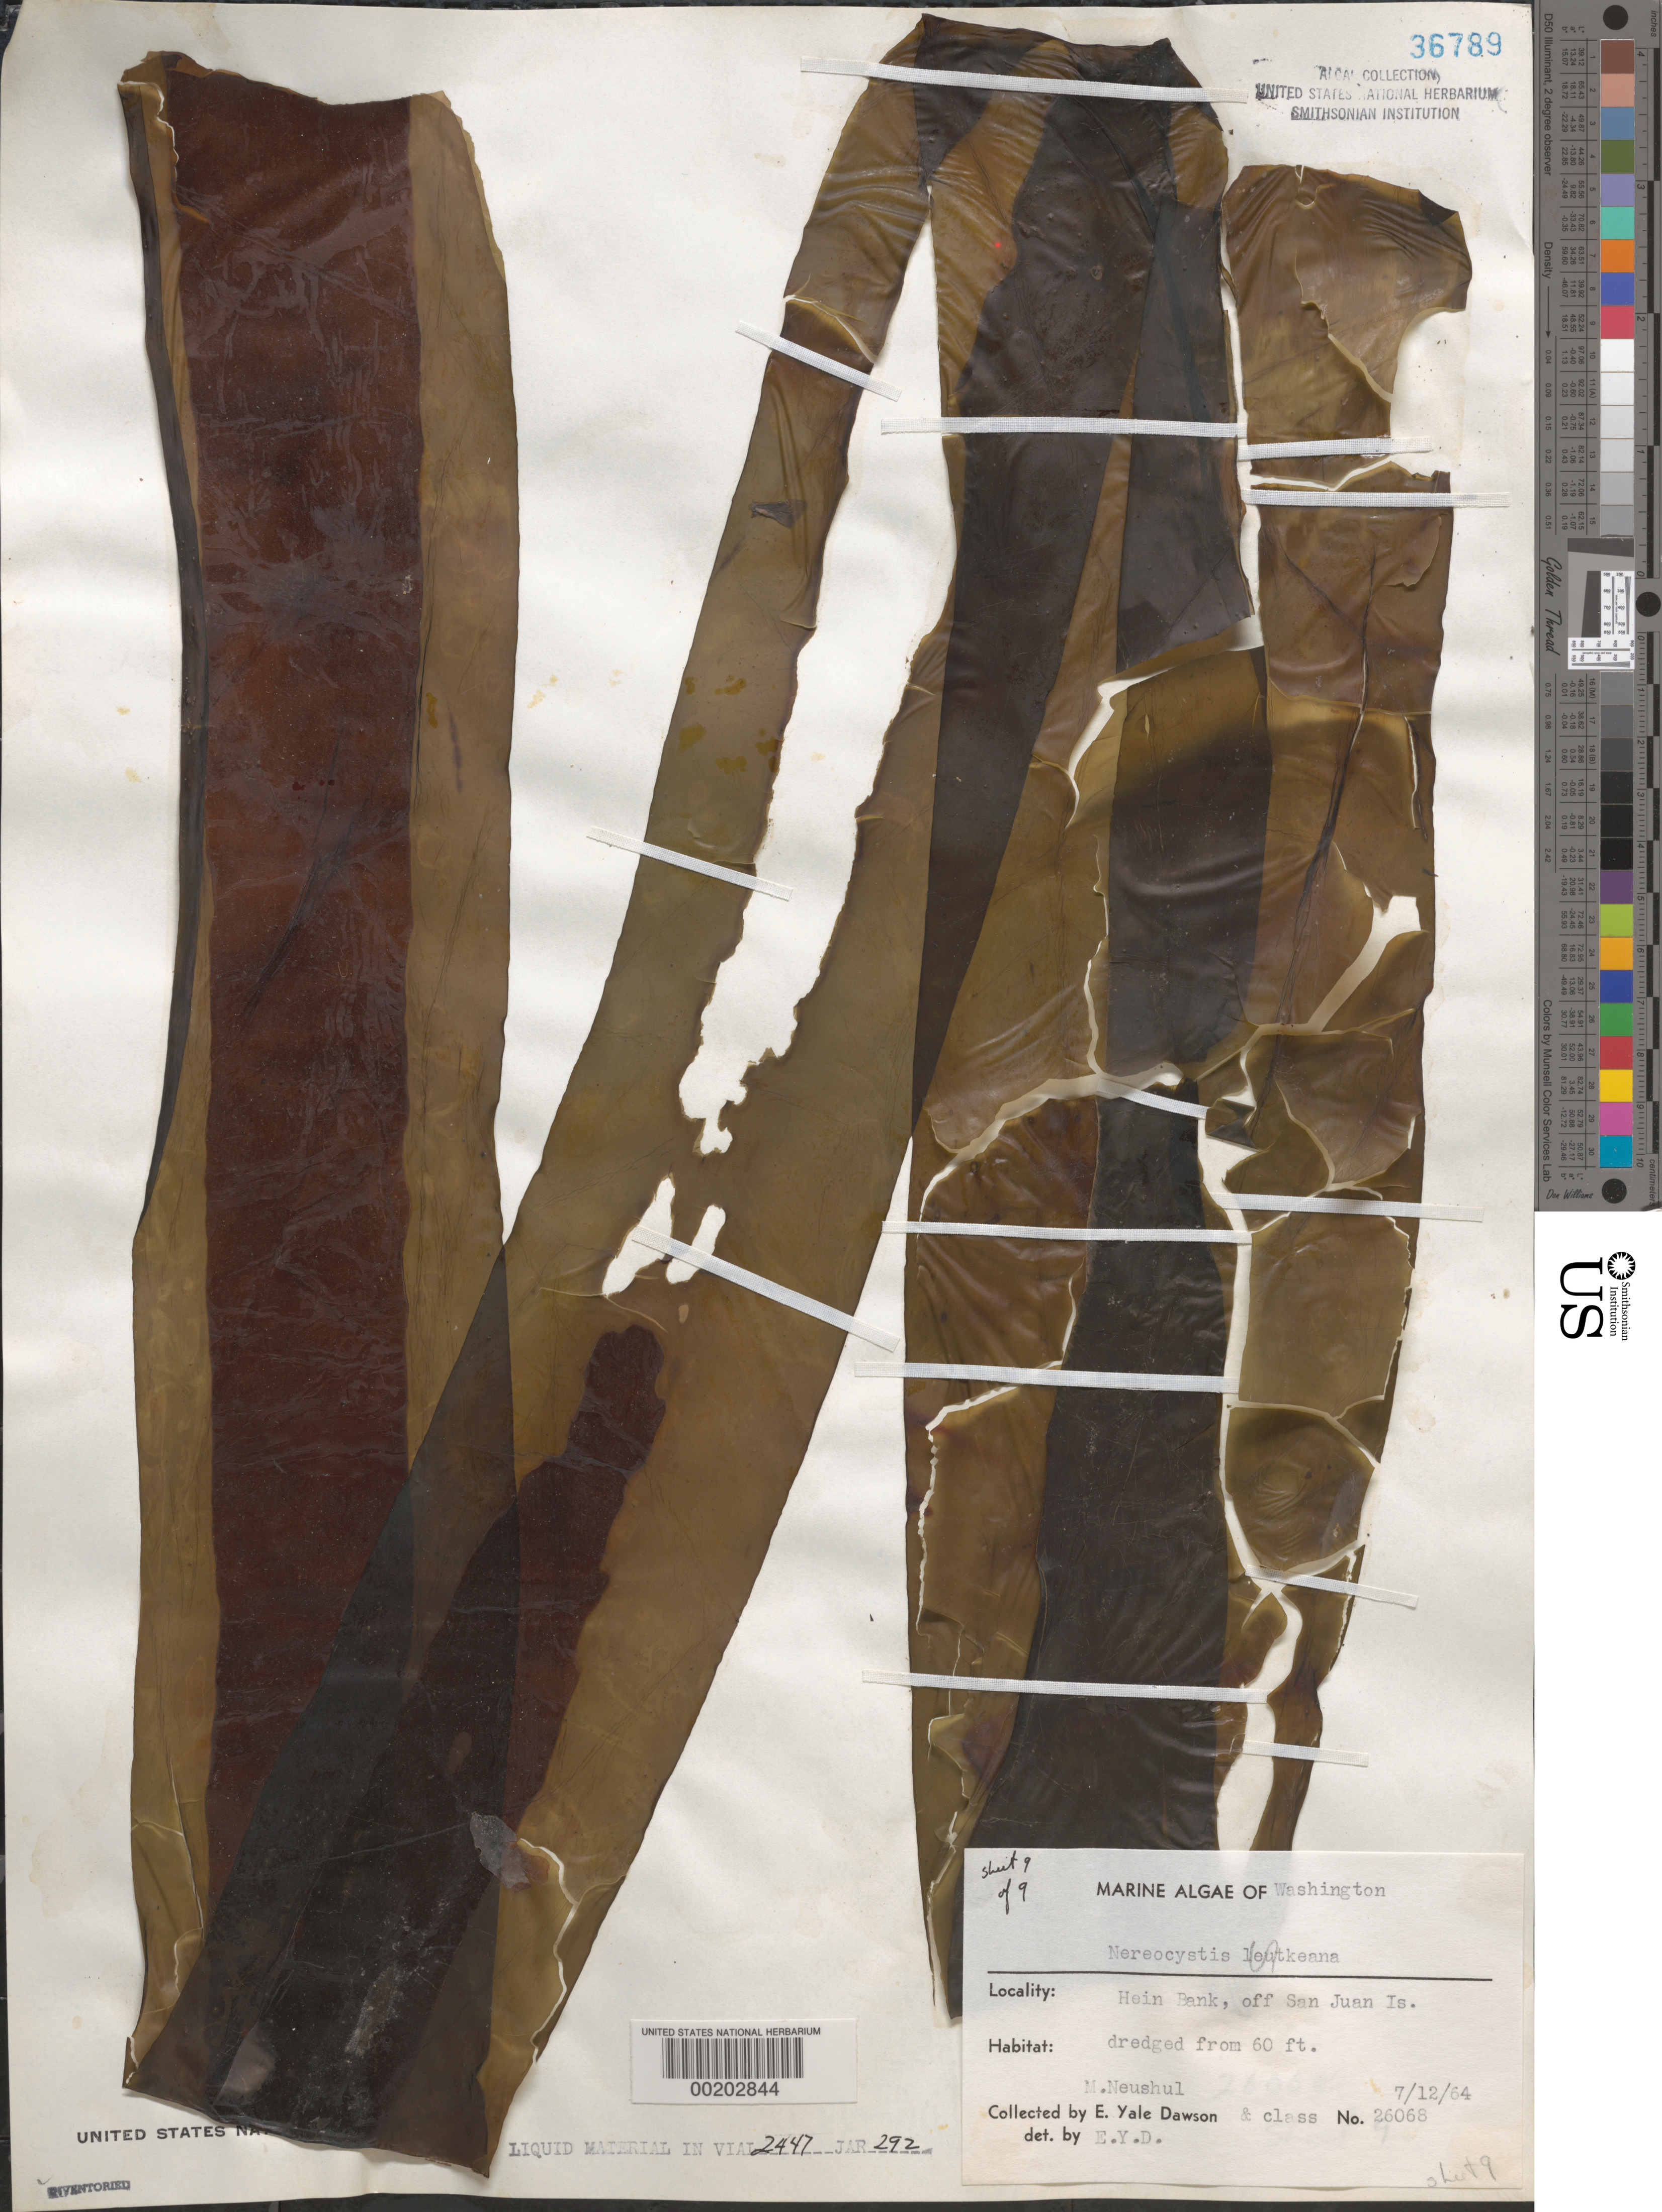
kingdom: Chromista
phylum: Ochrophyta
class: Phaeophyceae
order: Laminariales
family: Laminariaceae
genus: Nereocystis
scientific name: Nereocystis luetkeana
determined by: Dawson, E. Y.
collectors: E. Y. Dawson, M. Neushul & Algae Class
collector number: EYD 26068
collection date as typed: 12 Jul 1963 or 12 Jul 1964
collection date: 1963-07-12 or 1964-07-12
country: United States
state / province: Washington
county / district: San Juan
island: San Juan Island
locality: Hein Bank, off San Juan Island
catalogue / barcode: US 36789